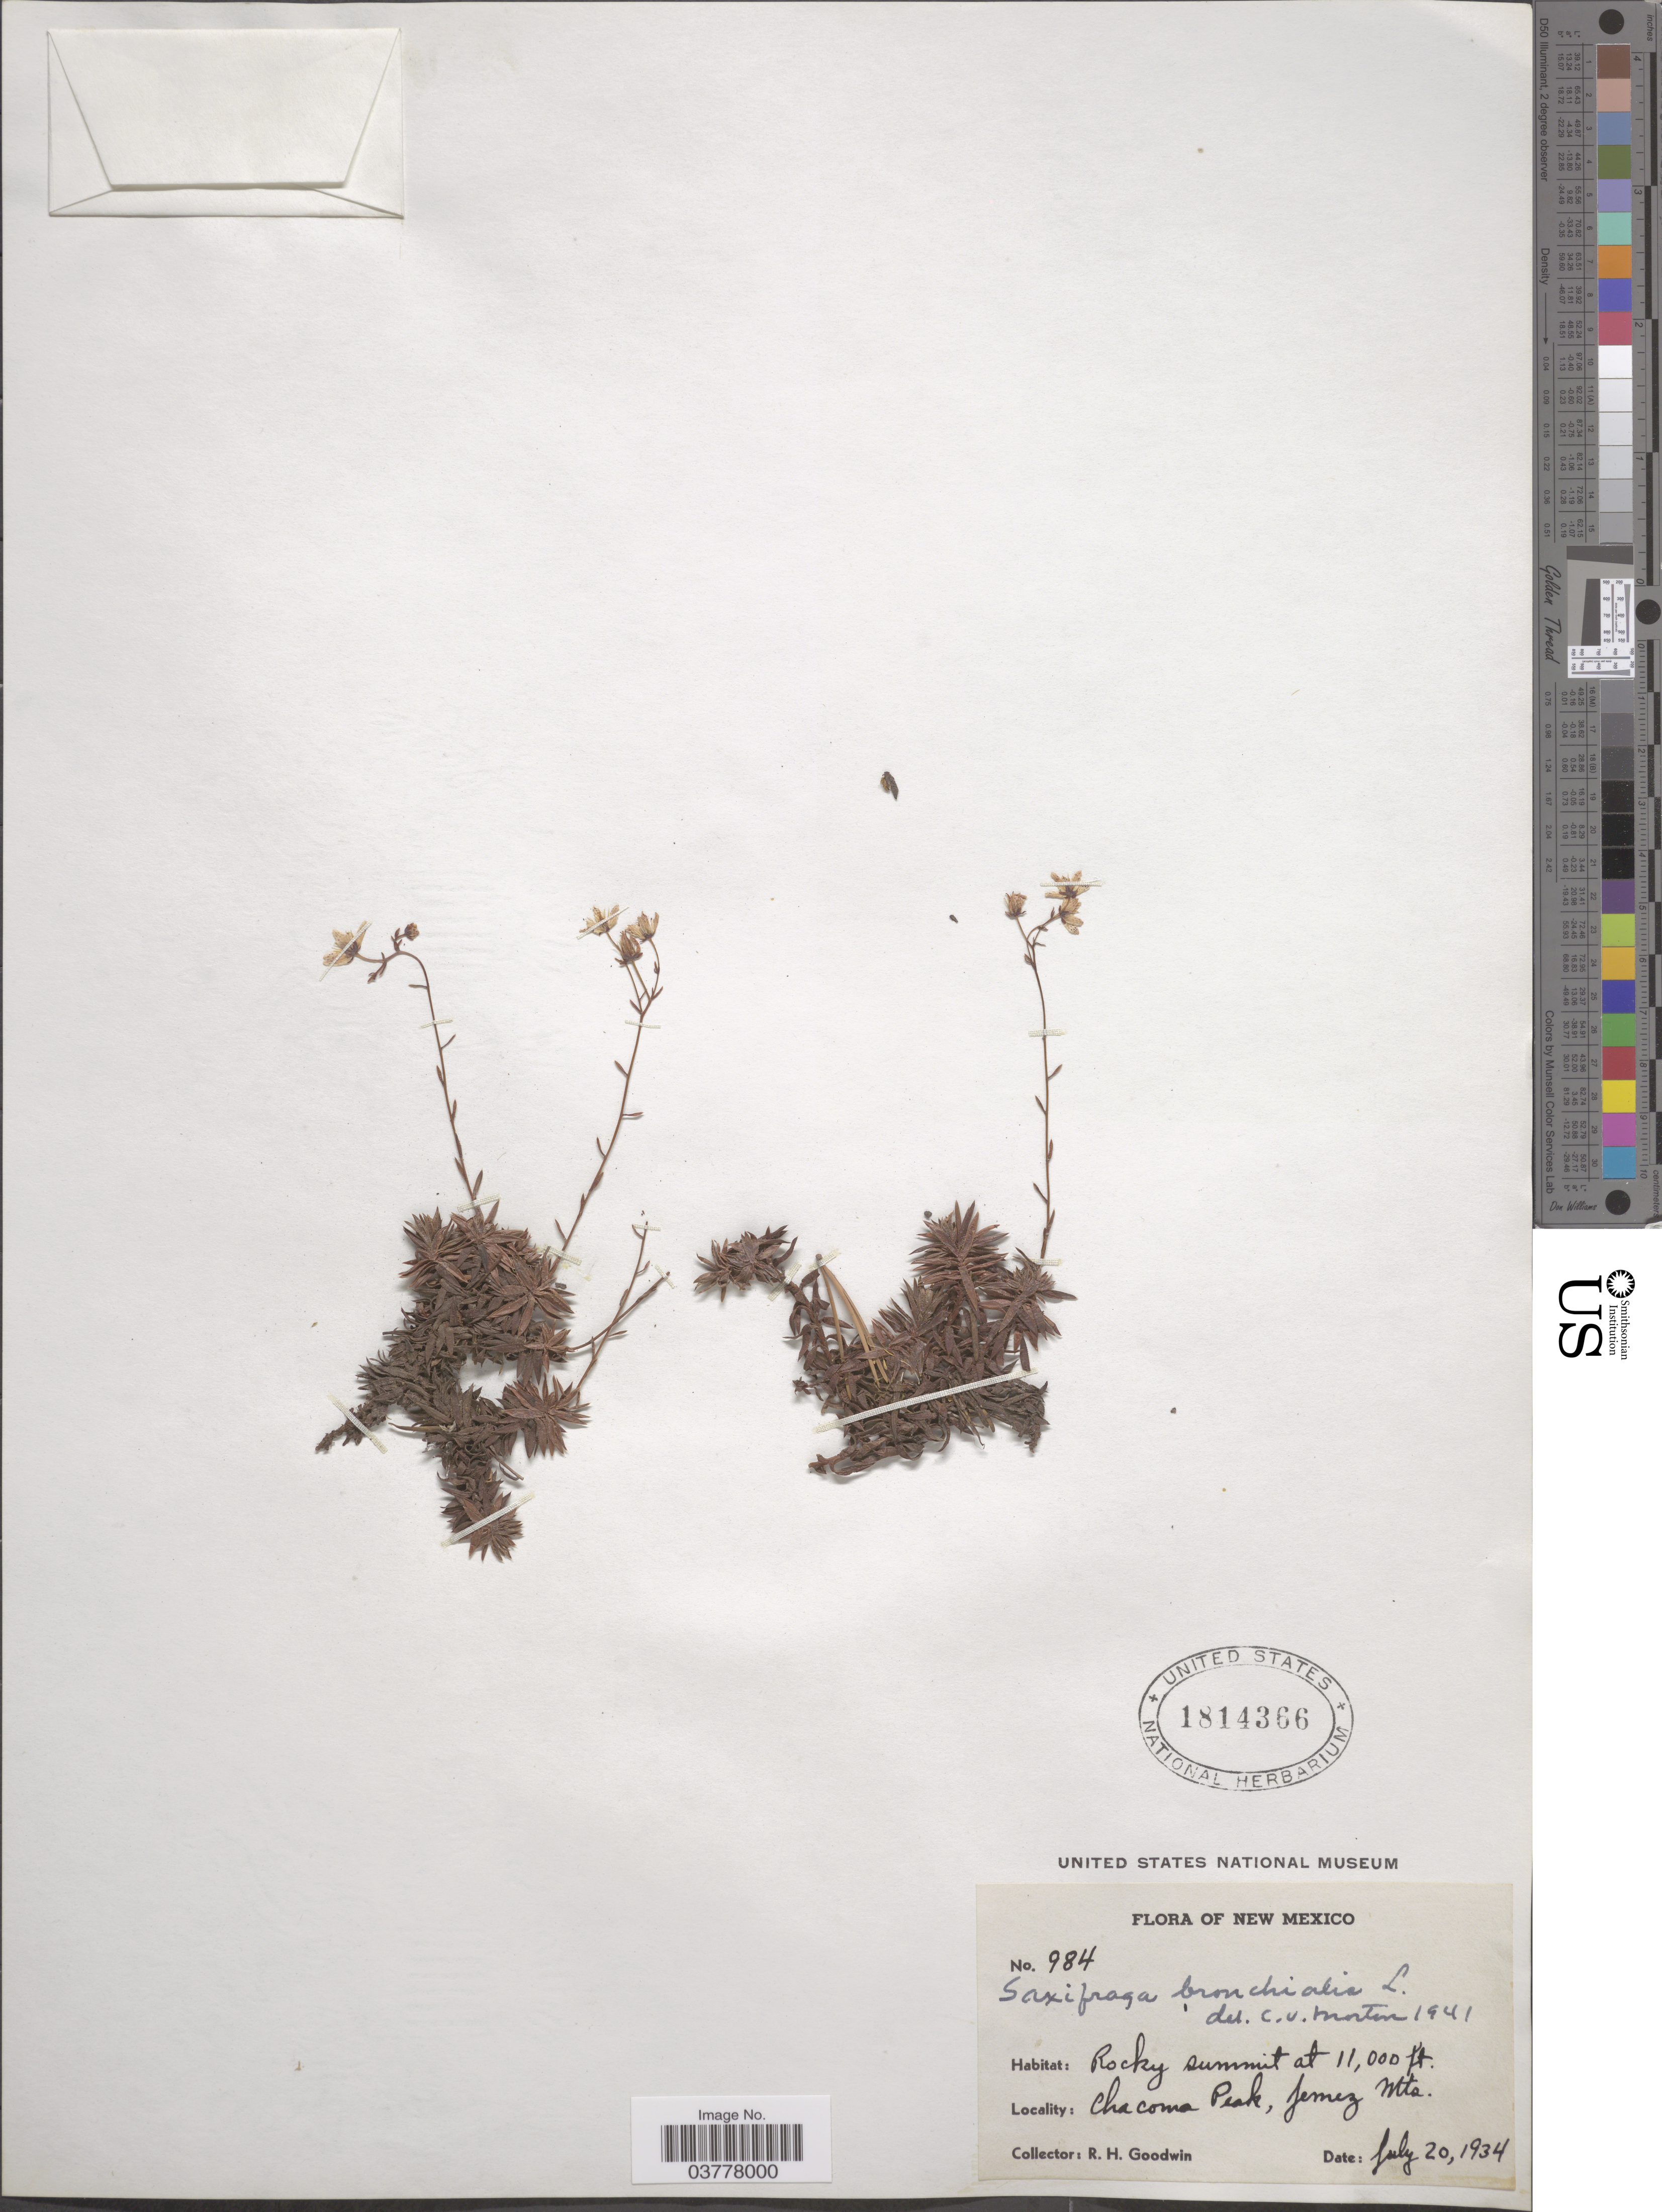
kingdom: Plantae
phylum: Tracheophyta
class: Magnoliopsida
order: Saxifragales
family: Saxifragaceae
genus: Saxifraga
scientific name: Saxifraga bronchialis subsp. austromontana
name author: (Wiegand) Piper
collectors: R. Goodwin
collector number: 984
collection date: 1934-07-20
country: United States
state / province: New Mexico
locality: Chacoma Peak, Jemez Mts.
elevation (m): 3353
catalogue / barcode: US 1814366